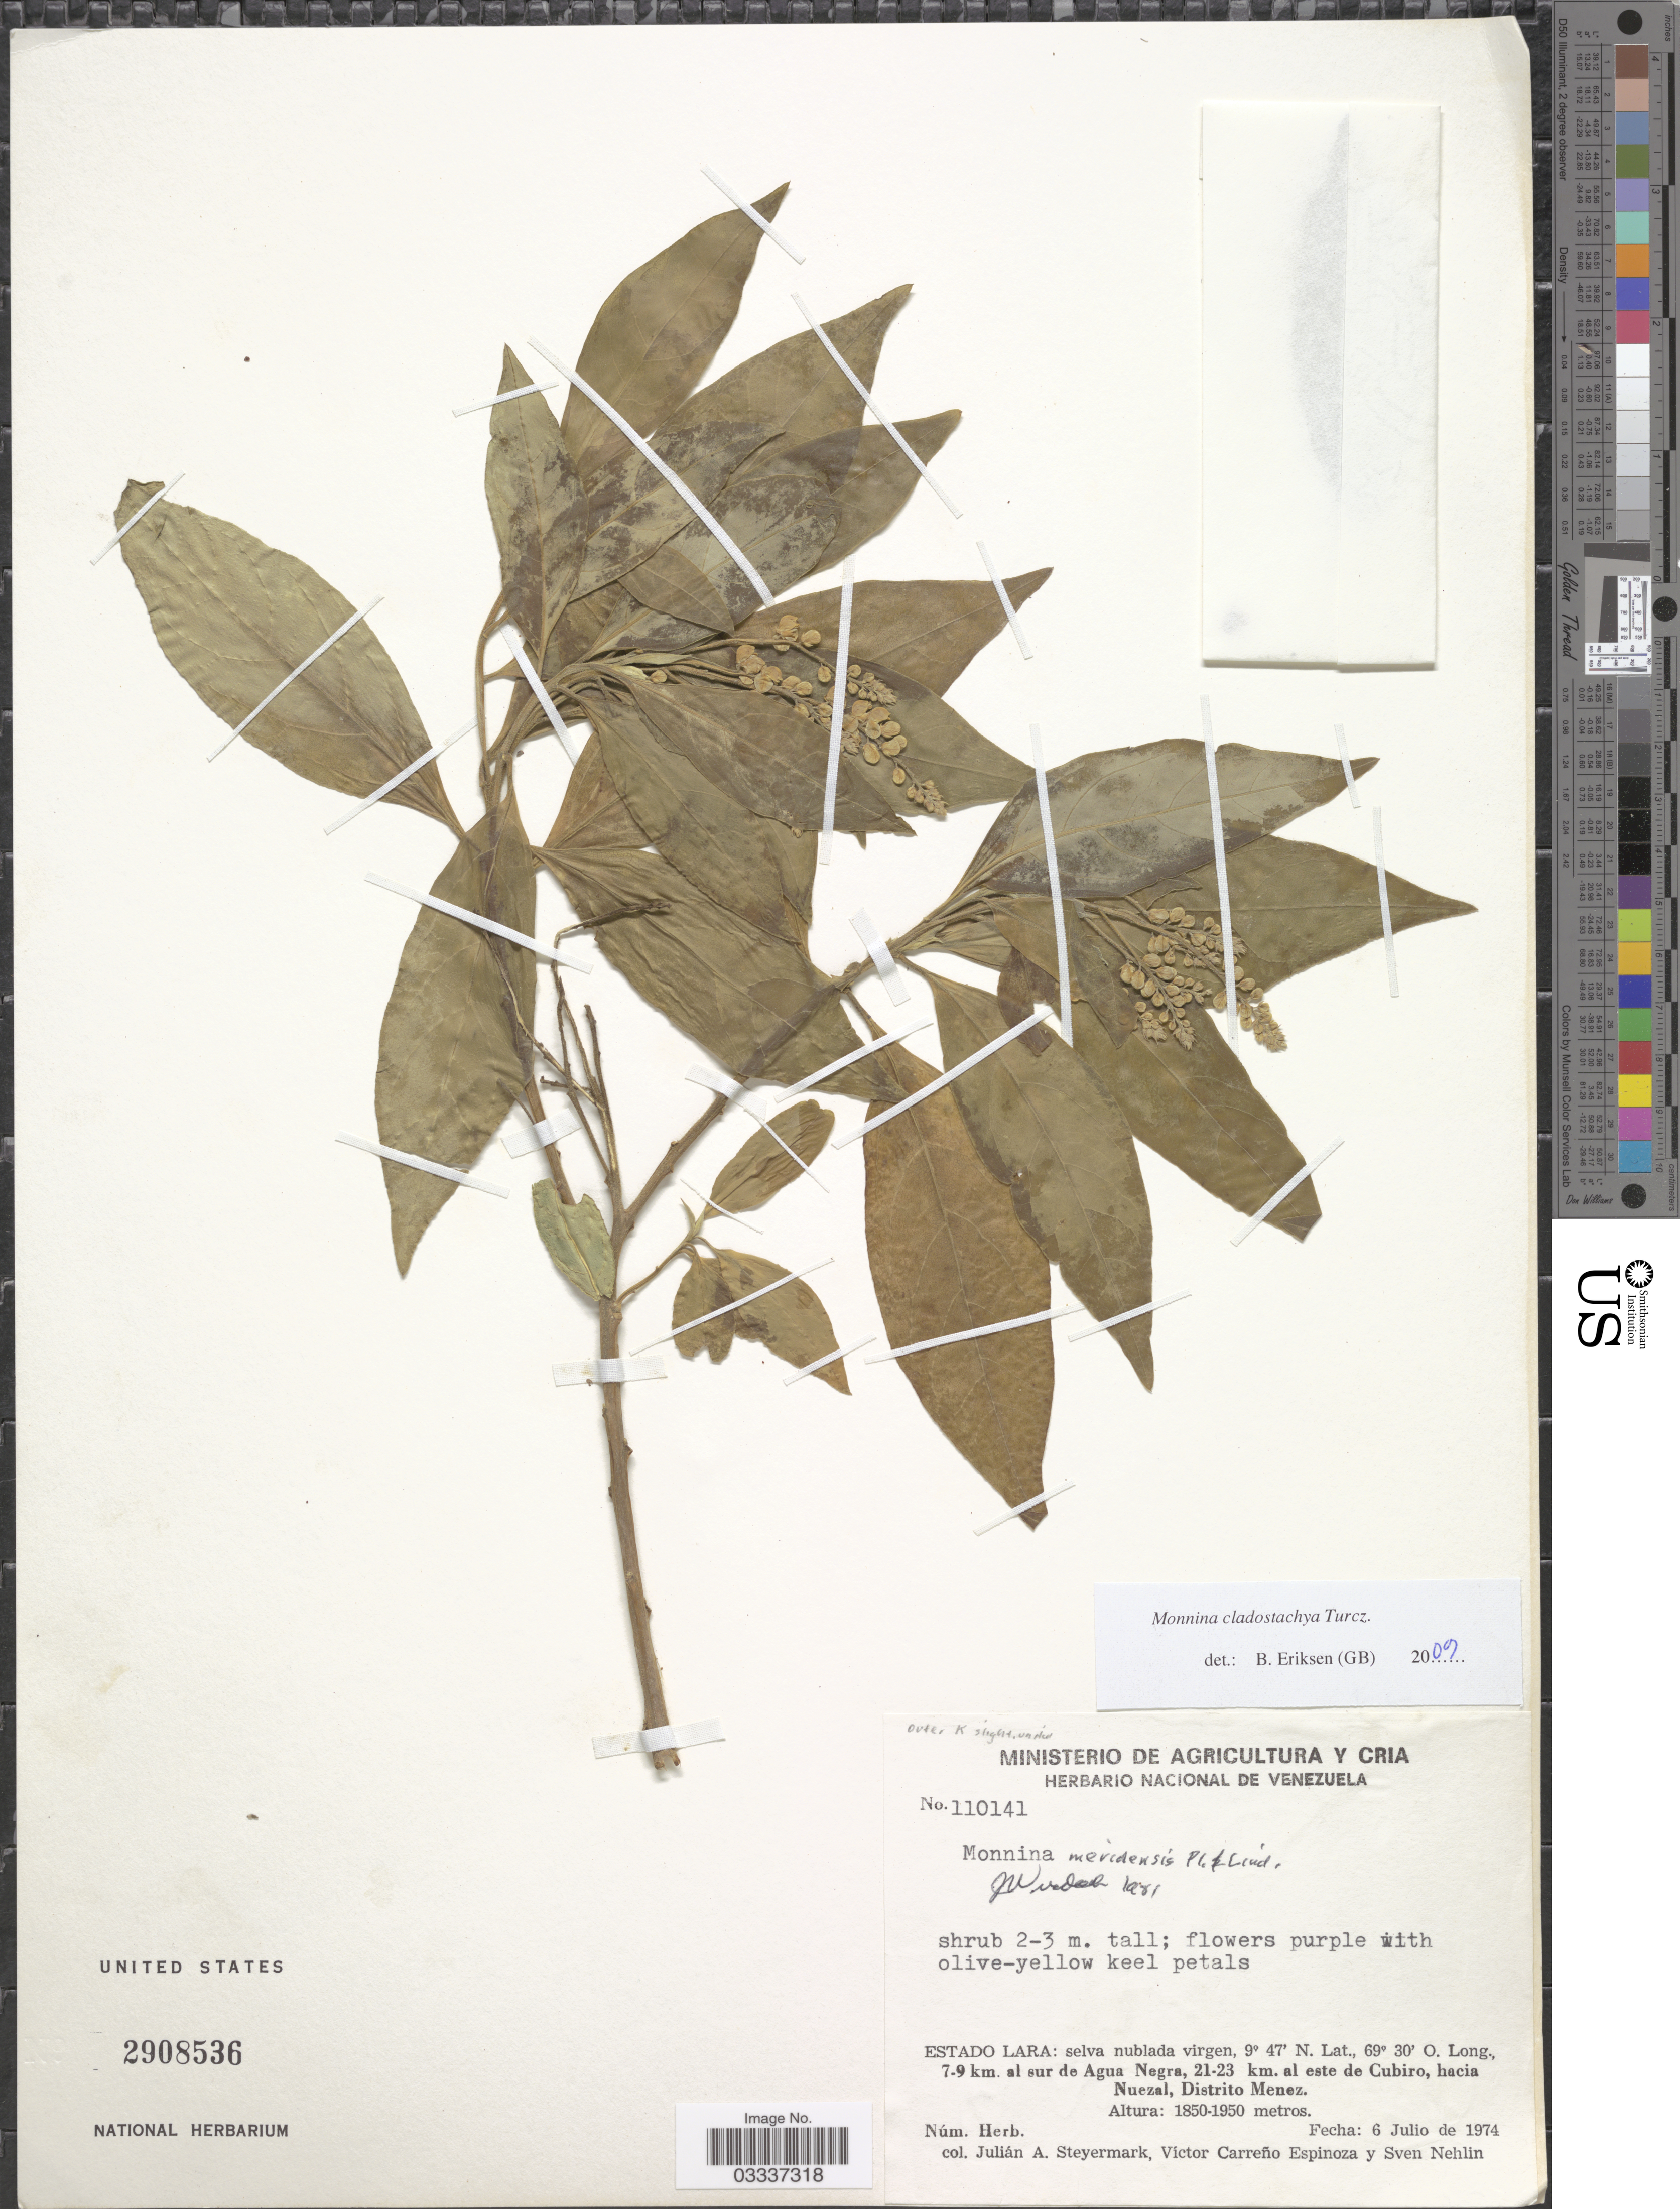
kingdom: Plantae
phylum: Tracheophyta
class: Magnoliopsida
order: Fabales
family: Polygalaceae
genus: Monnina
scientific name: Monnina cladostachya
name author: Turcz.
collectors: J. Steyermark, V. Espinoza & S. Nehlin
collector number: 110141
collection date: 1974-07-06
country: Venezuela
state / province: Lara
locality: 7-9 km. al sur de Agua Negra, 21-23 km. al este de Cubiro, hacia Nuezal, Distrito Menez.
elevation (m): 1850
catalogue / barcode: US 2908536